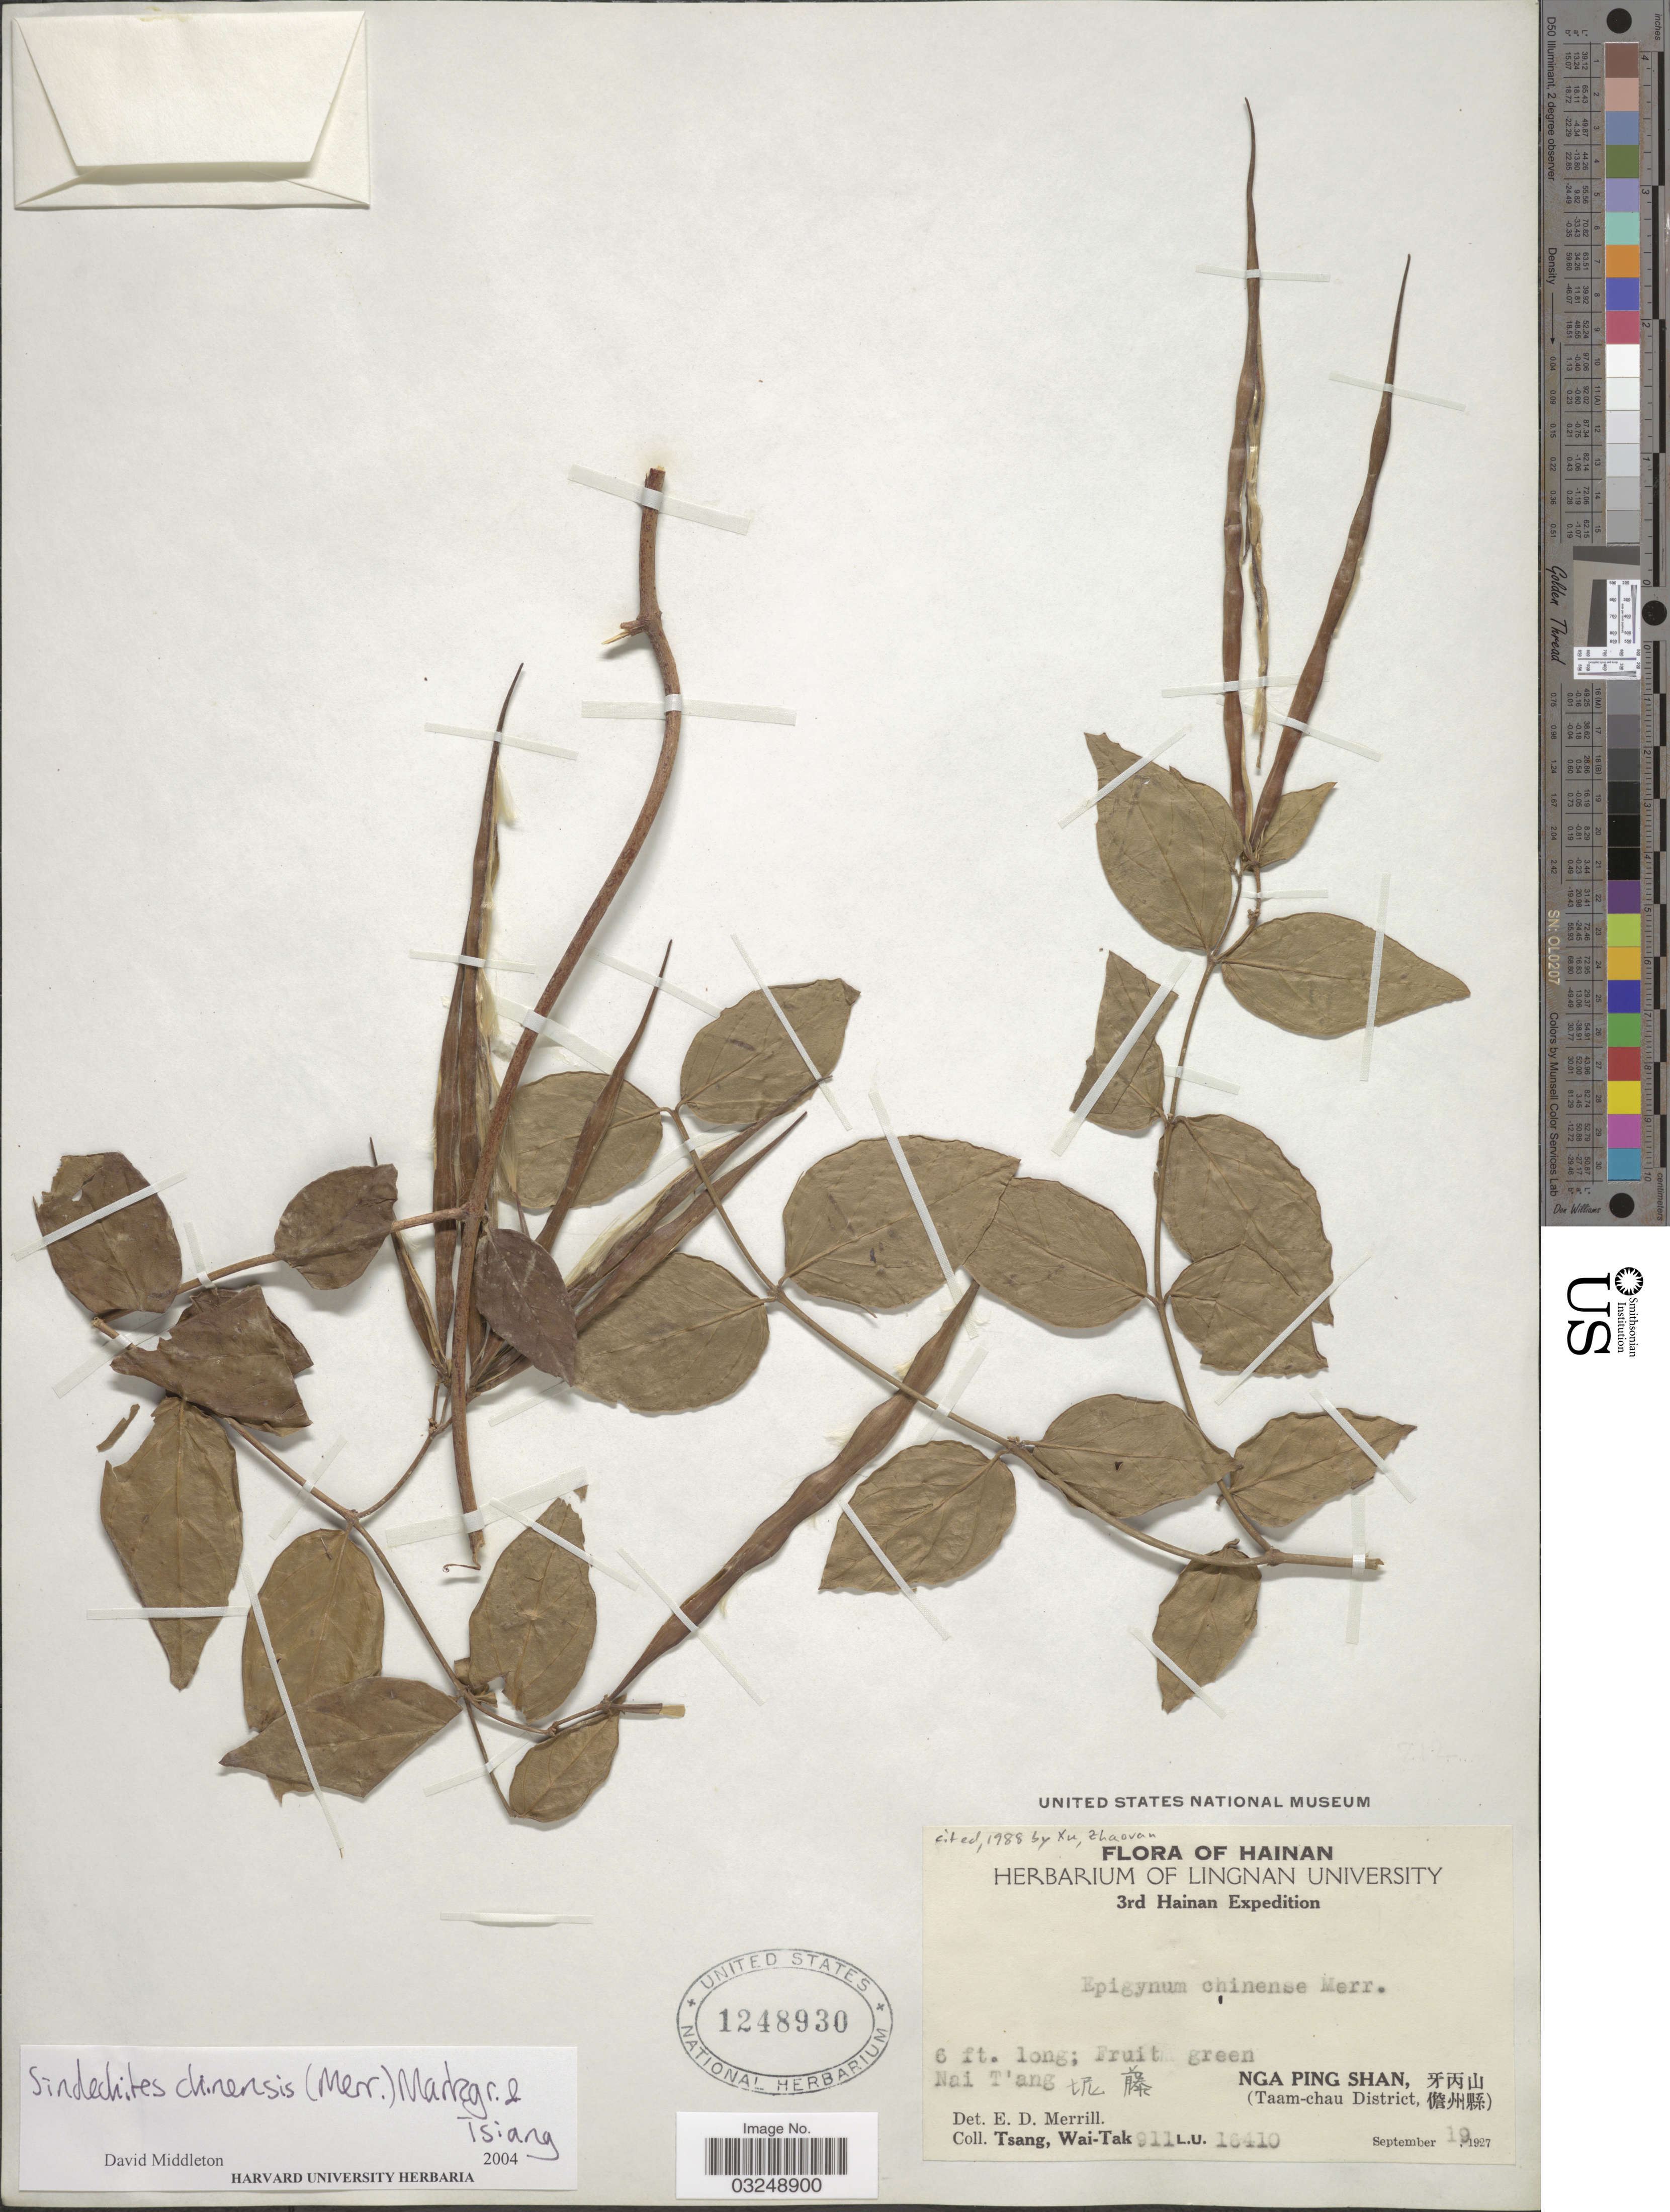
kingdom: Plantae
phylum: Tracheophyta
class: Magnoliopsida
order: Gentianales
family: Apocynaceae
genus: Sindechites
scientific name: Sindechites chinensis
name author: (Merr.) Markgr. & Tsiang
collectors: W. T. Tsang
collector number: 911 L.U. 16410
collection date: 1927-09-19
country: China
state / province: Hainan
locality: Nga Ping Shan, (Taam-chau District.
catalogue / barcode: US 1248930